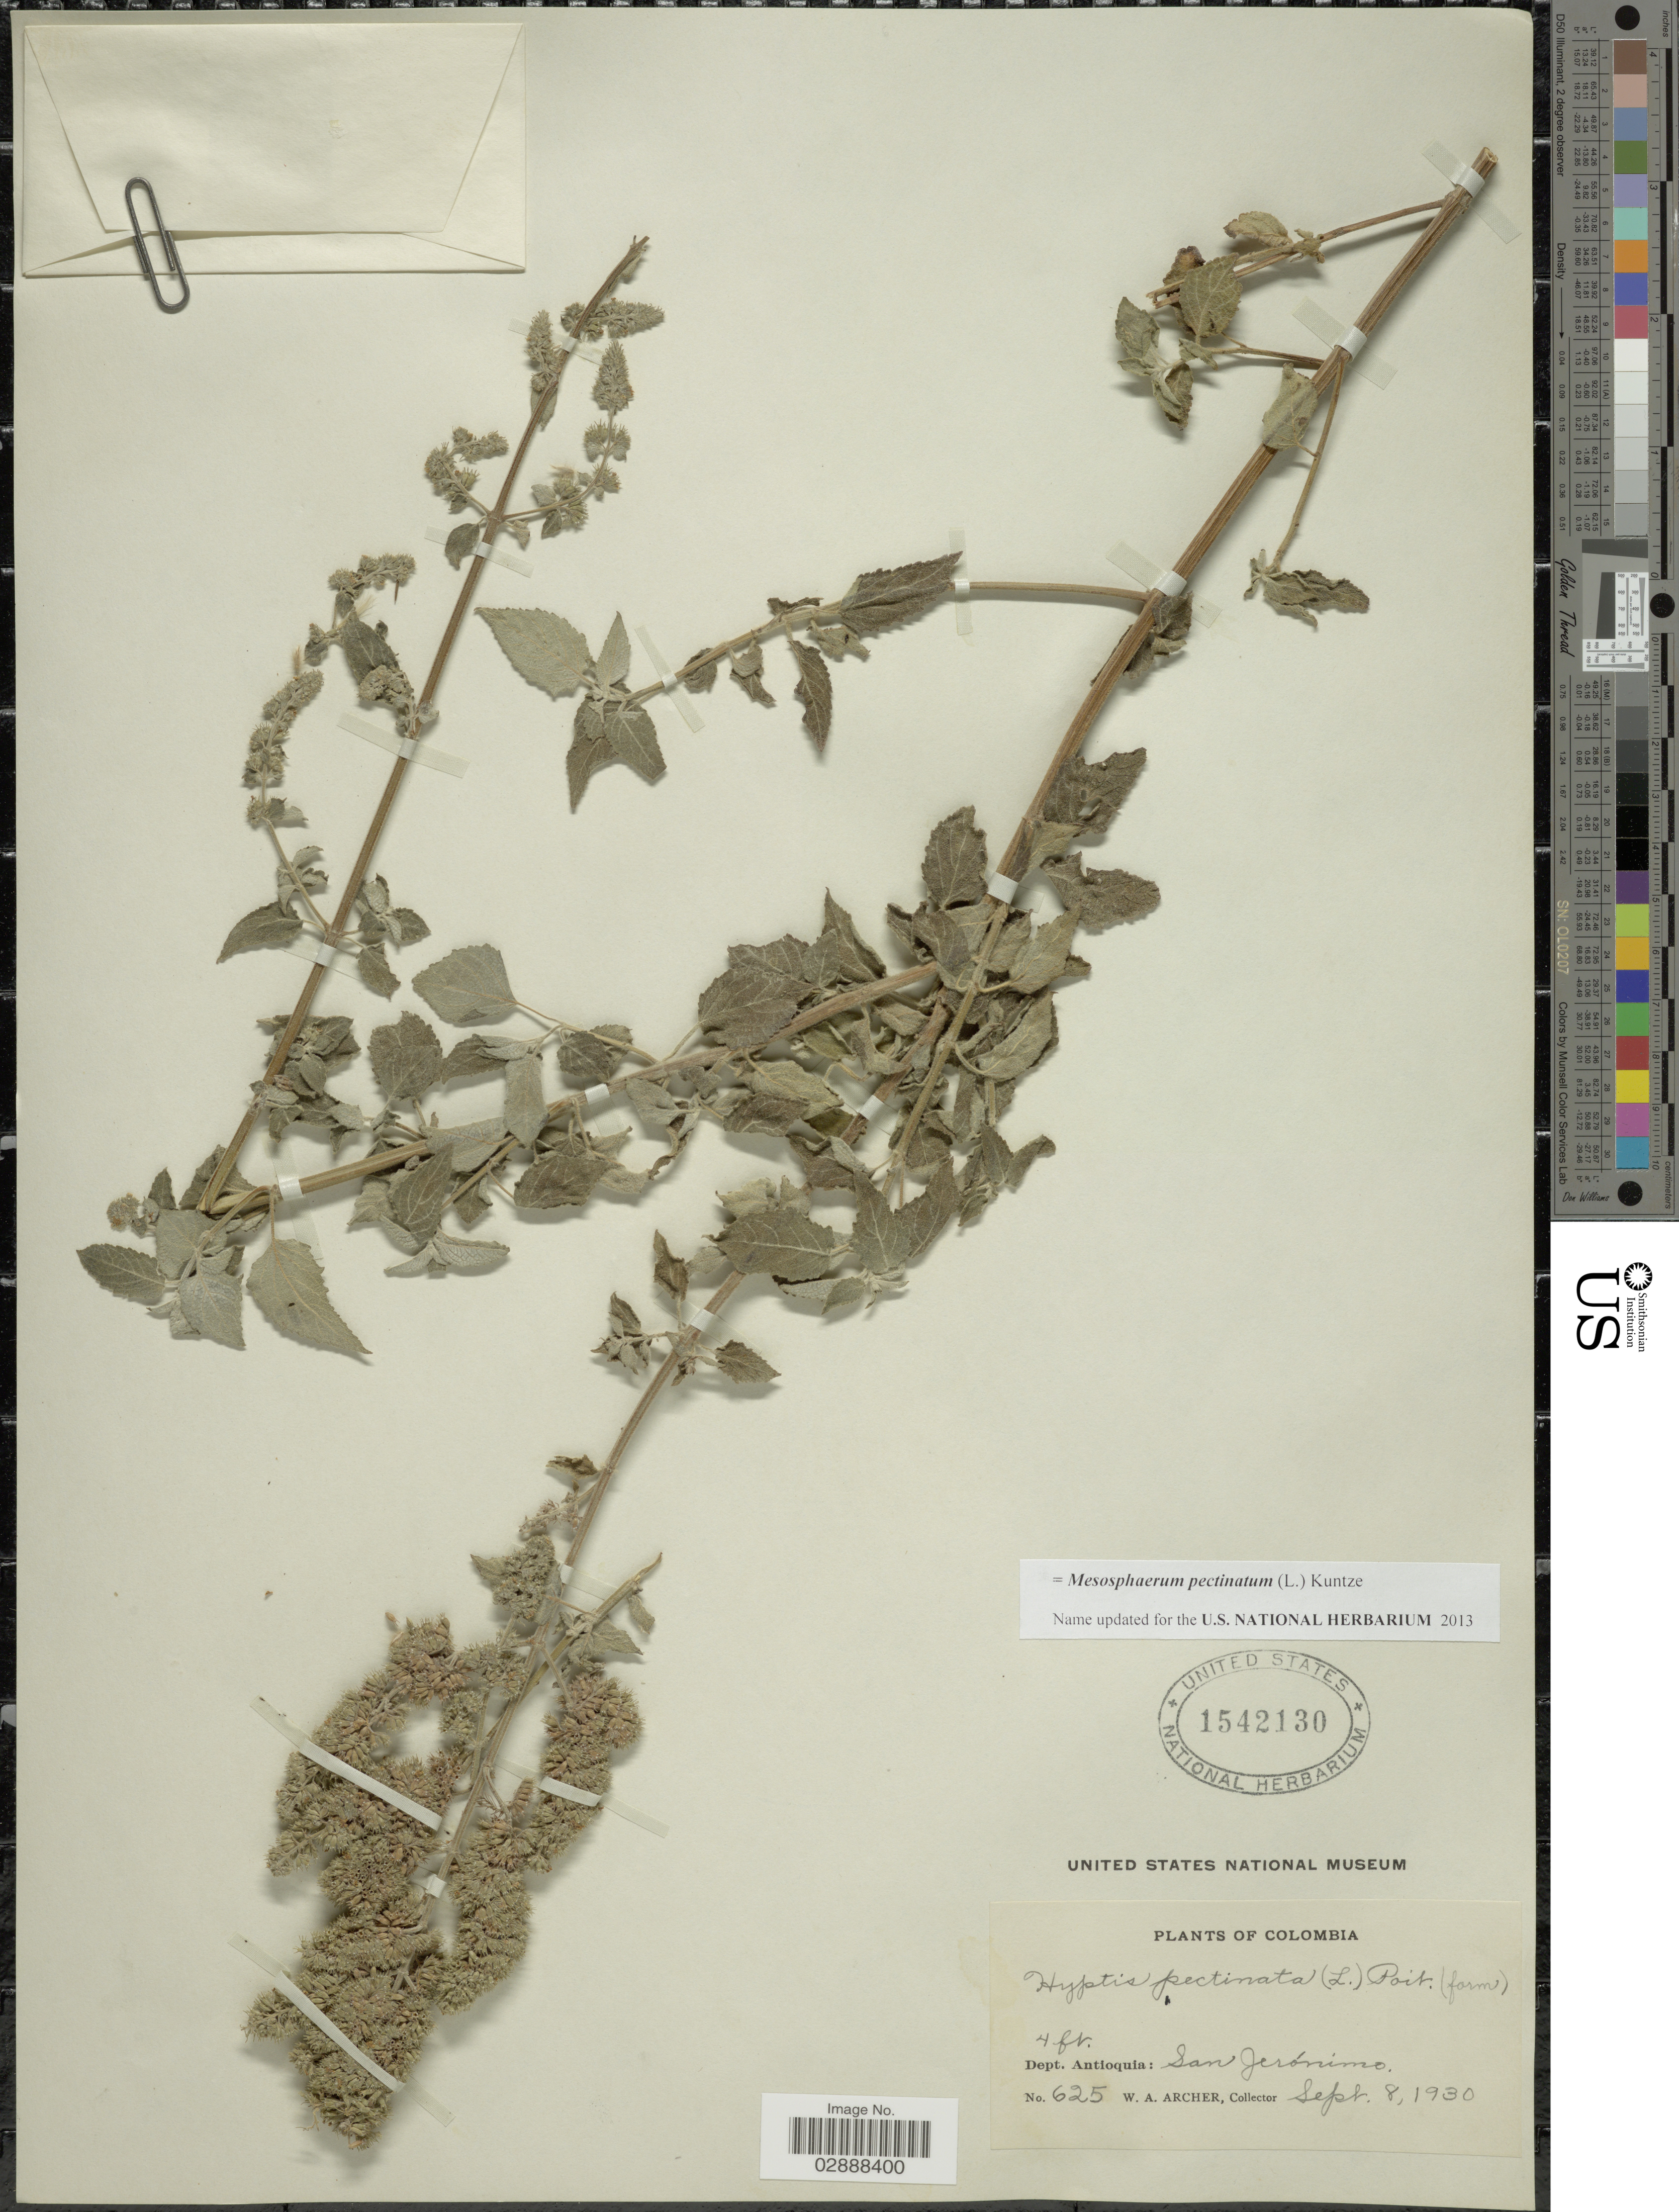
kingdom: Plantae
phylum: Tracheophyta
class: Magnoliopsida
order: Lamiales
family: Lamiaceae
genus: Mesosphaerum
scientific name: Mesosphaerum pectinatum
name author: (L.) Kuntze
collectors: W. Archer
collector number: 625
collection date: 1930-09-08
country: Colombia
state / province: Antioquia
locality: Dept.Antioquia: San Jerónimo.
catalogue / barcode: US 1542130